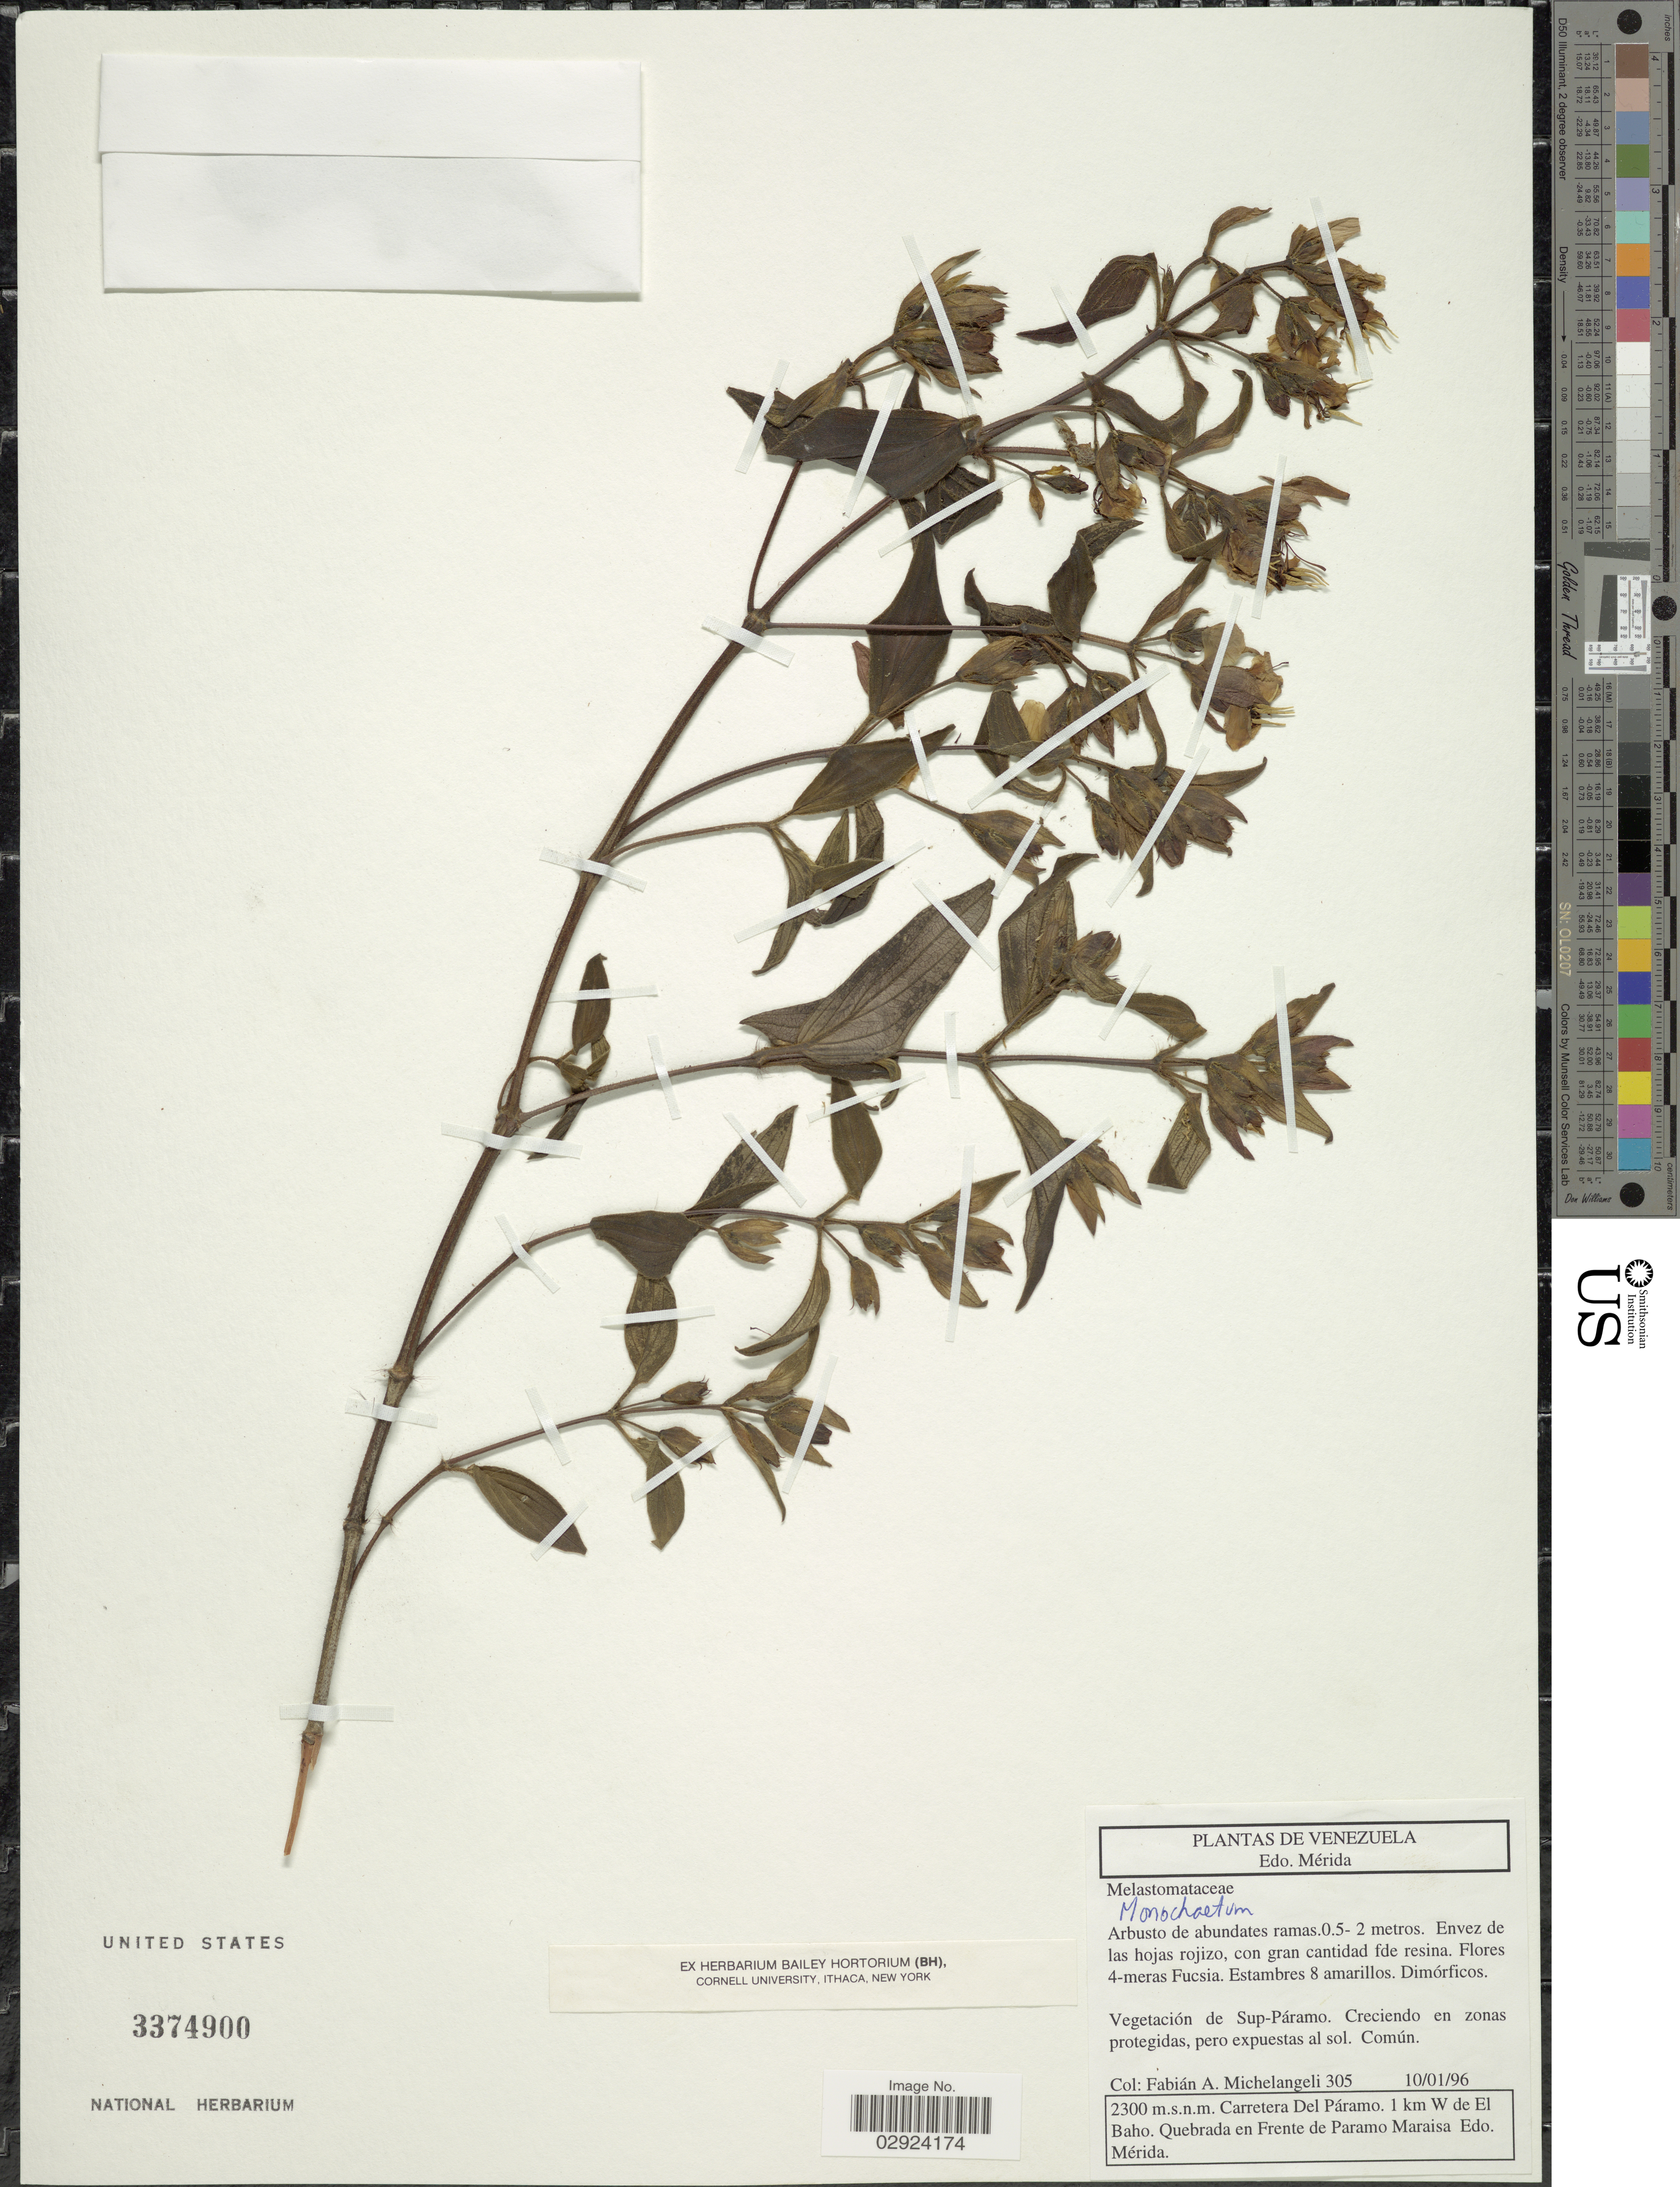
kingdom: Plantae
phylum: Tracheophyta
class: Magnoliopsida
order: Myrtales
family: Melastomataceae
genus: Monochaetum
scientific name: Monochaetum sp.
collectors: F. A. Michelangeli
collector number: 305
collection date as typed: Transcribed d/m/y: 10/1/96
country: Venezuela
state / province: Mérida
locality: Carretera Del Páramo, 1 km W de El Baho, Quebrada en Frente de Paramo Maraisa Edo. Mérida.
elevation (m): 2300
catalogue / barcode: US 3374900